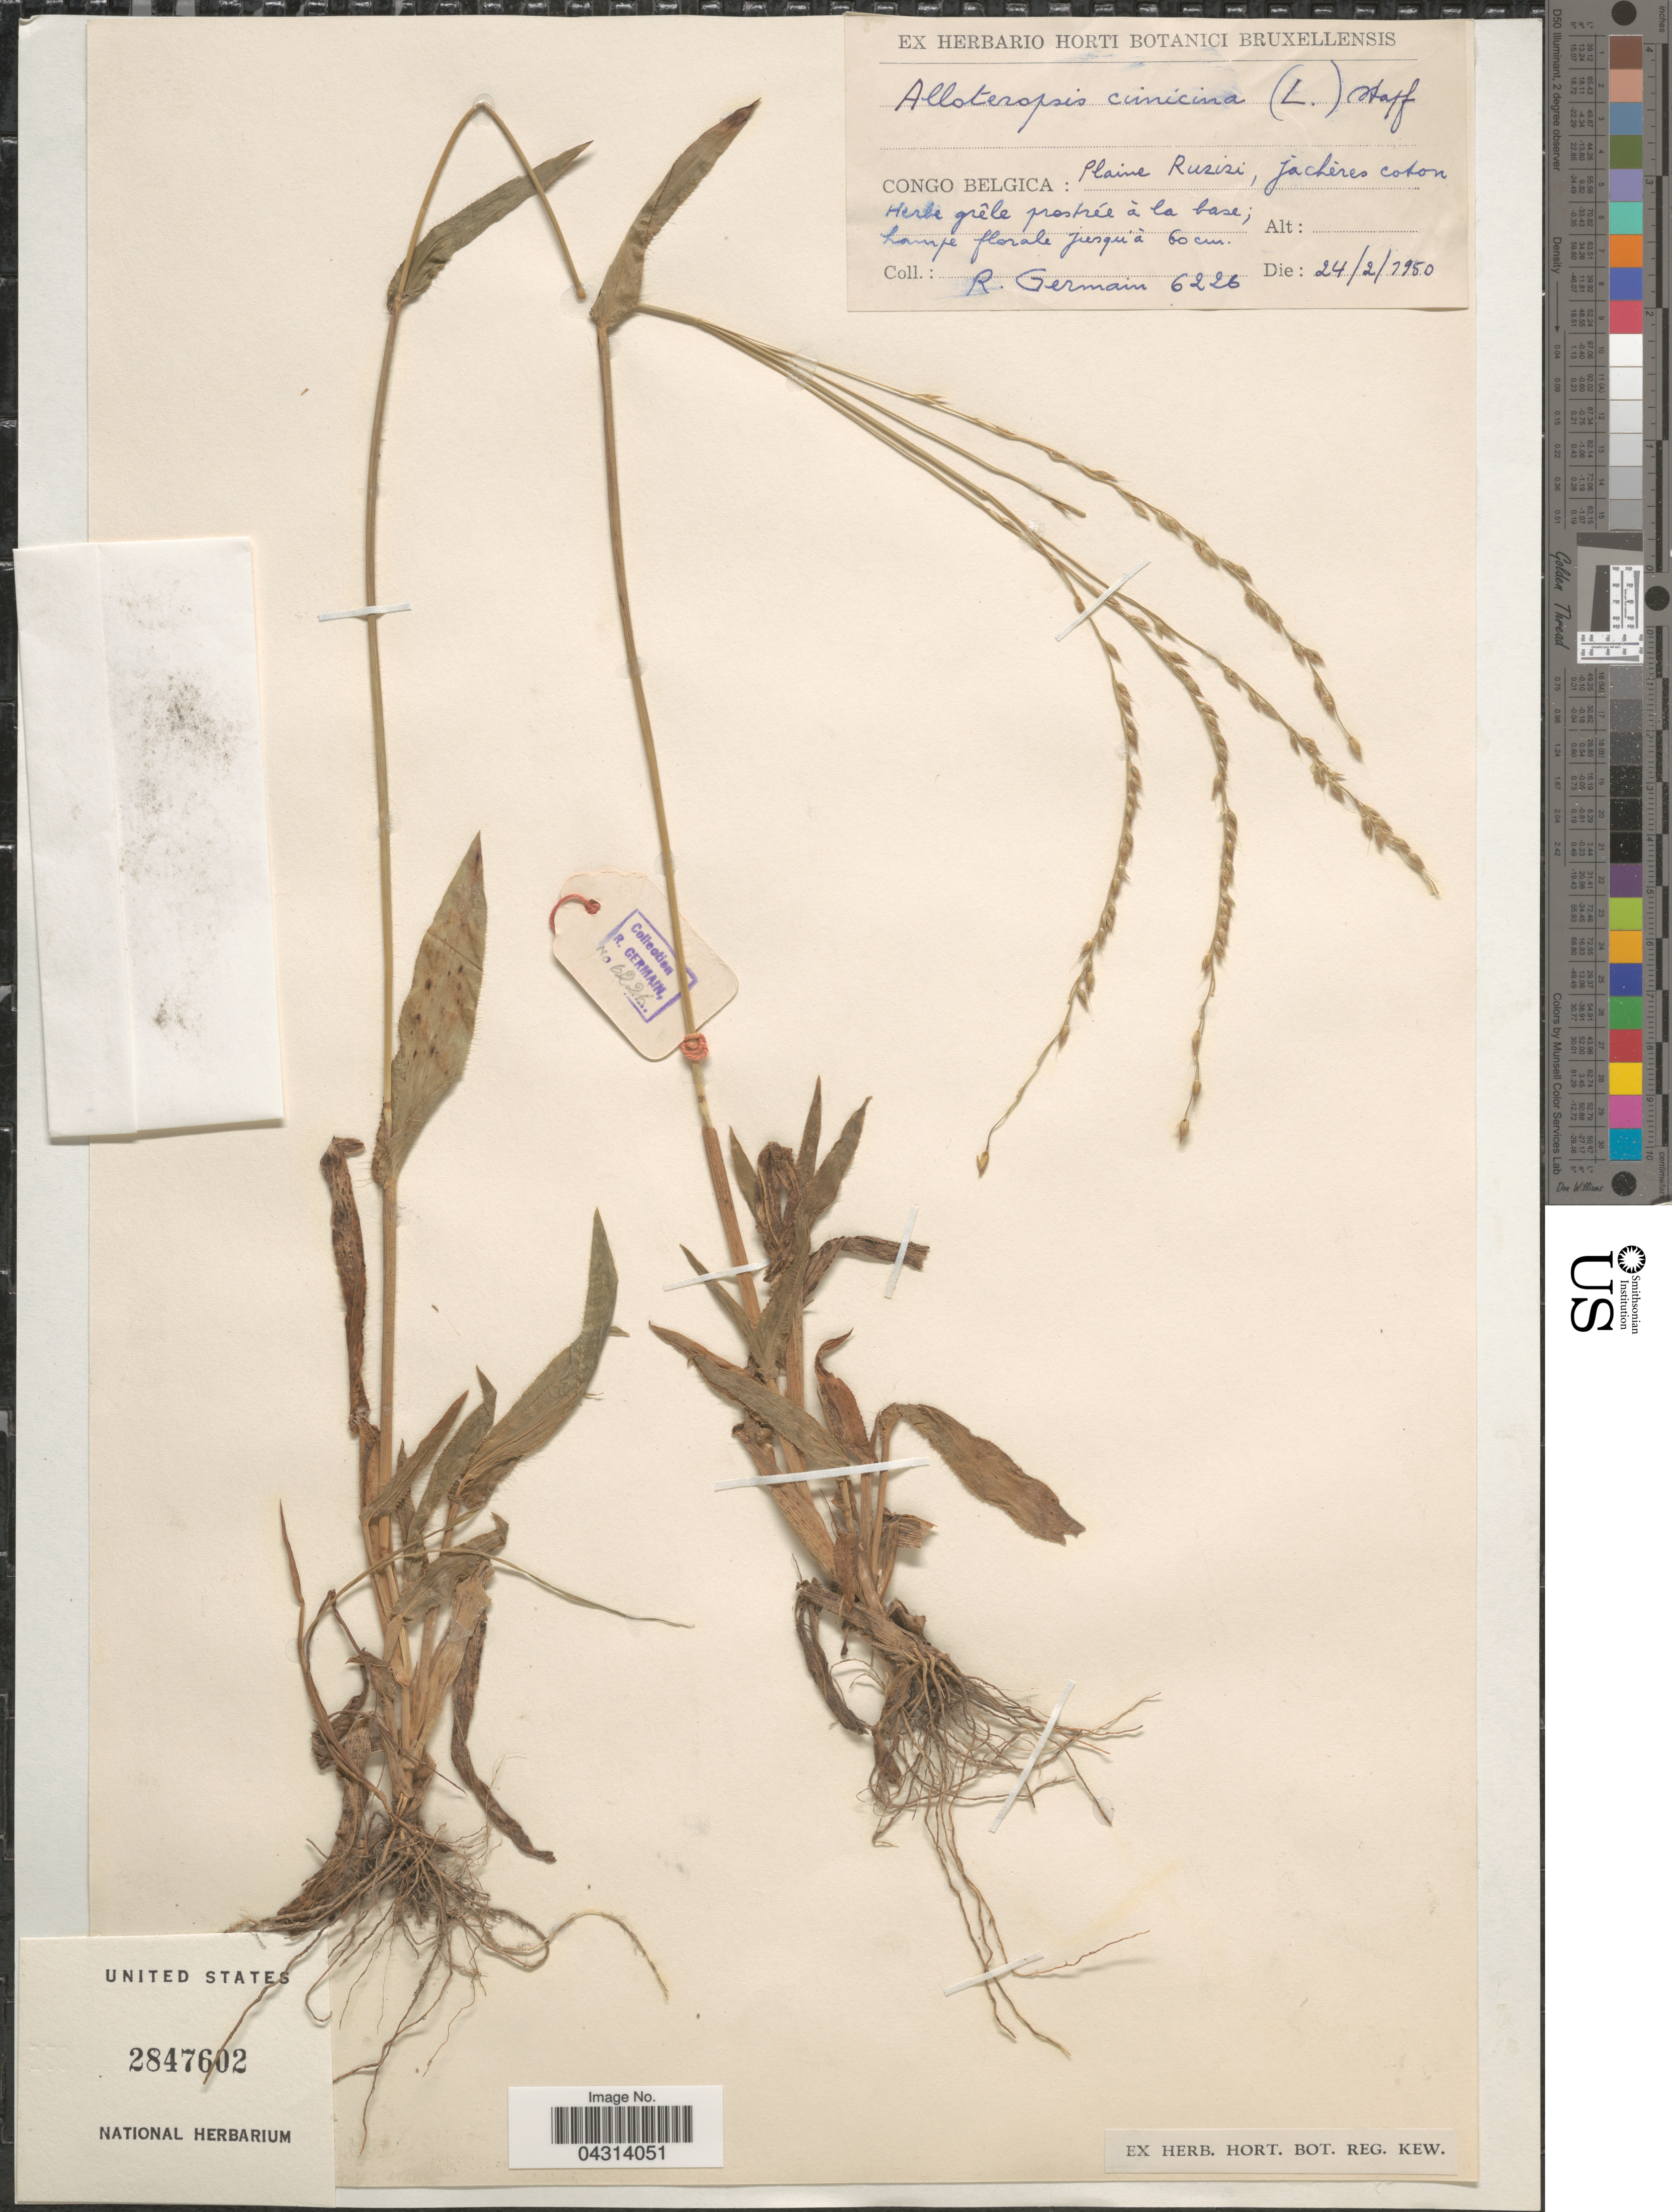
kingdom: Plantae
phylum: Tracheophyta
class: Liliopsida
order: Poales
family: Poaceae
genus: Alloteropsis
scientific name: Alloteropsis cimicina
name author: (L.) Stapf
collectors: R. Germain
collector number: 6226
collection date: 1950-02-24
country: Congo, Democratic Republic of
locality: Congo Belgica: Plaine Ruzizi, Jacheres coton.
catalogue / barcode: US 2847602